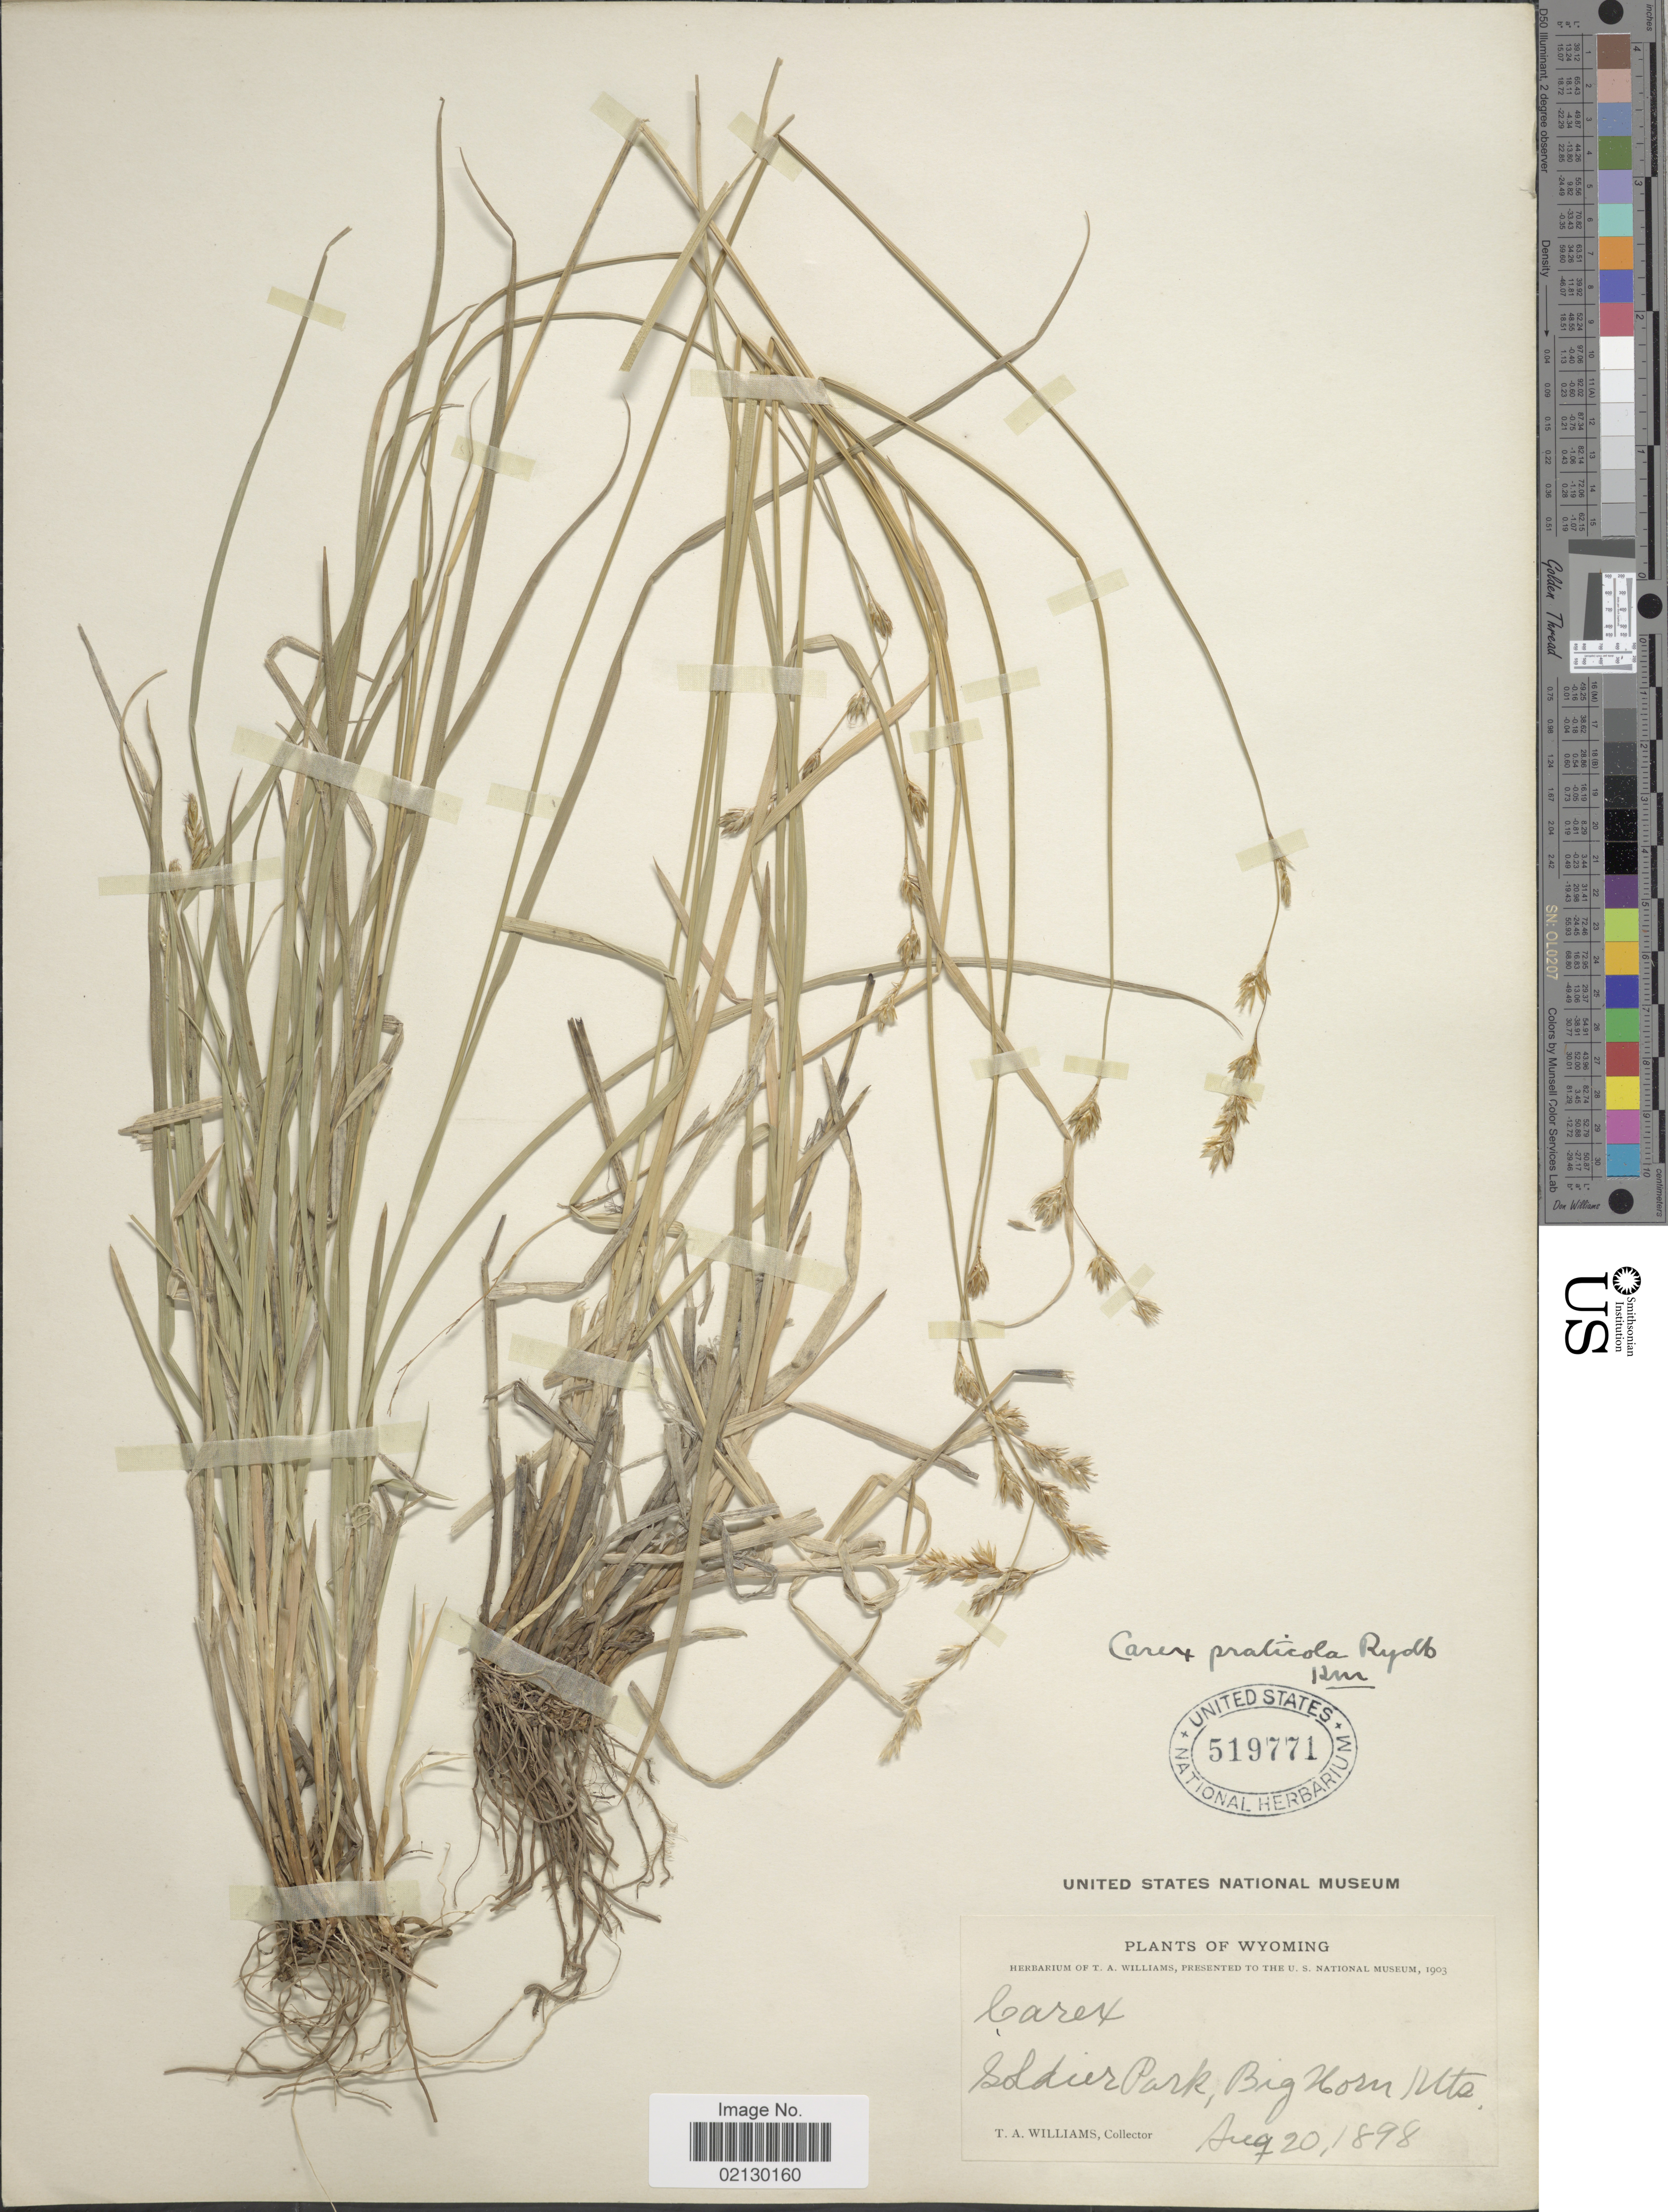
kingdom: Plantae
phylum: Tracheophyta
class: Liliopsida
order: Poales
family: Cyperaceae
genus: Carex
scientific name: Carex praticola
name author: Rydb.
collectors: T. A. Williams (herbarium)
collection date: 1898-08-20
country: United States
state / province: Wyoming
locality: Soldier Park, Big Horn Mts.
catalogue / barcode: US 519771